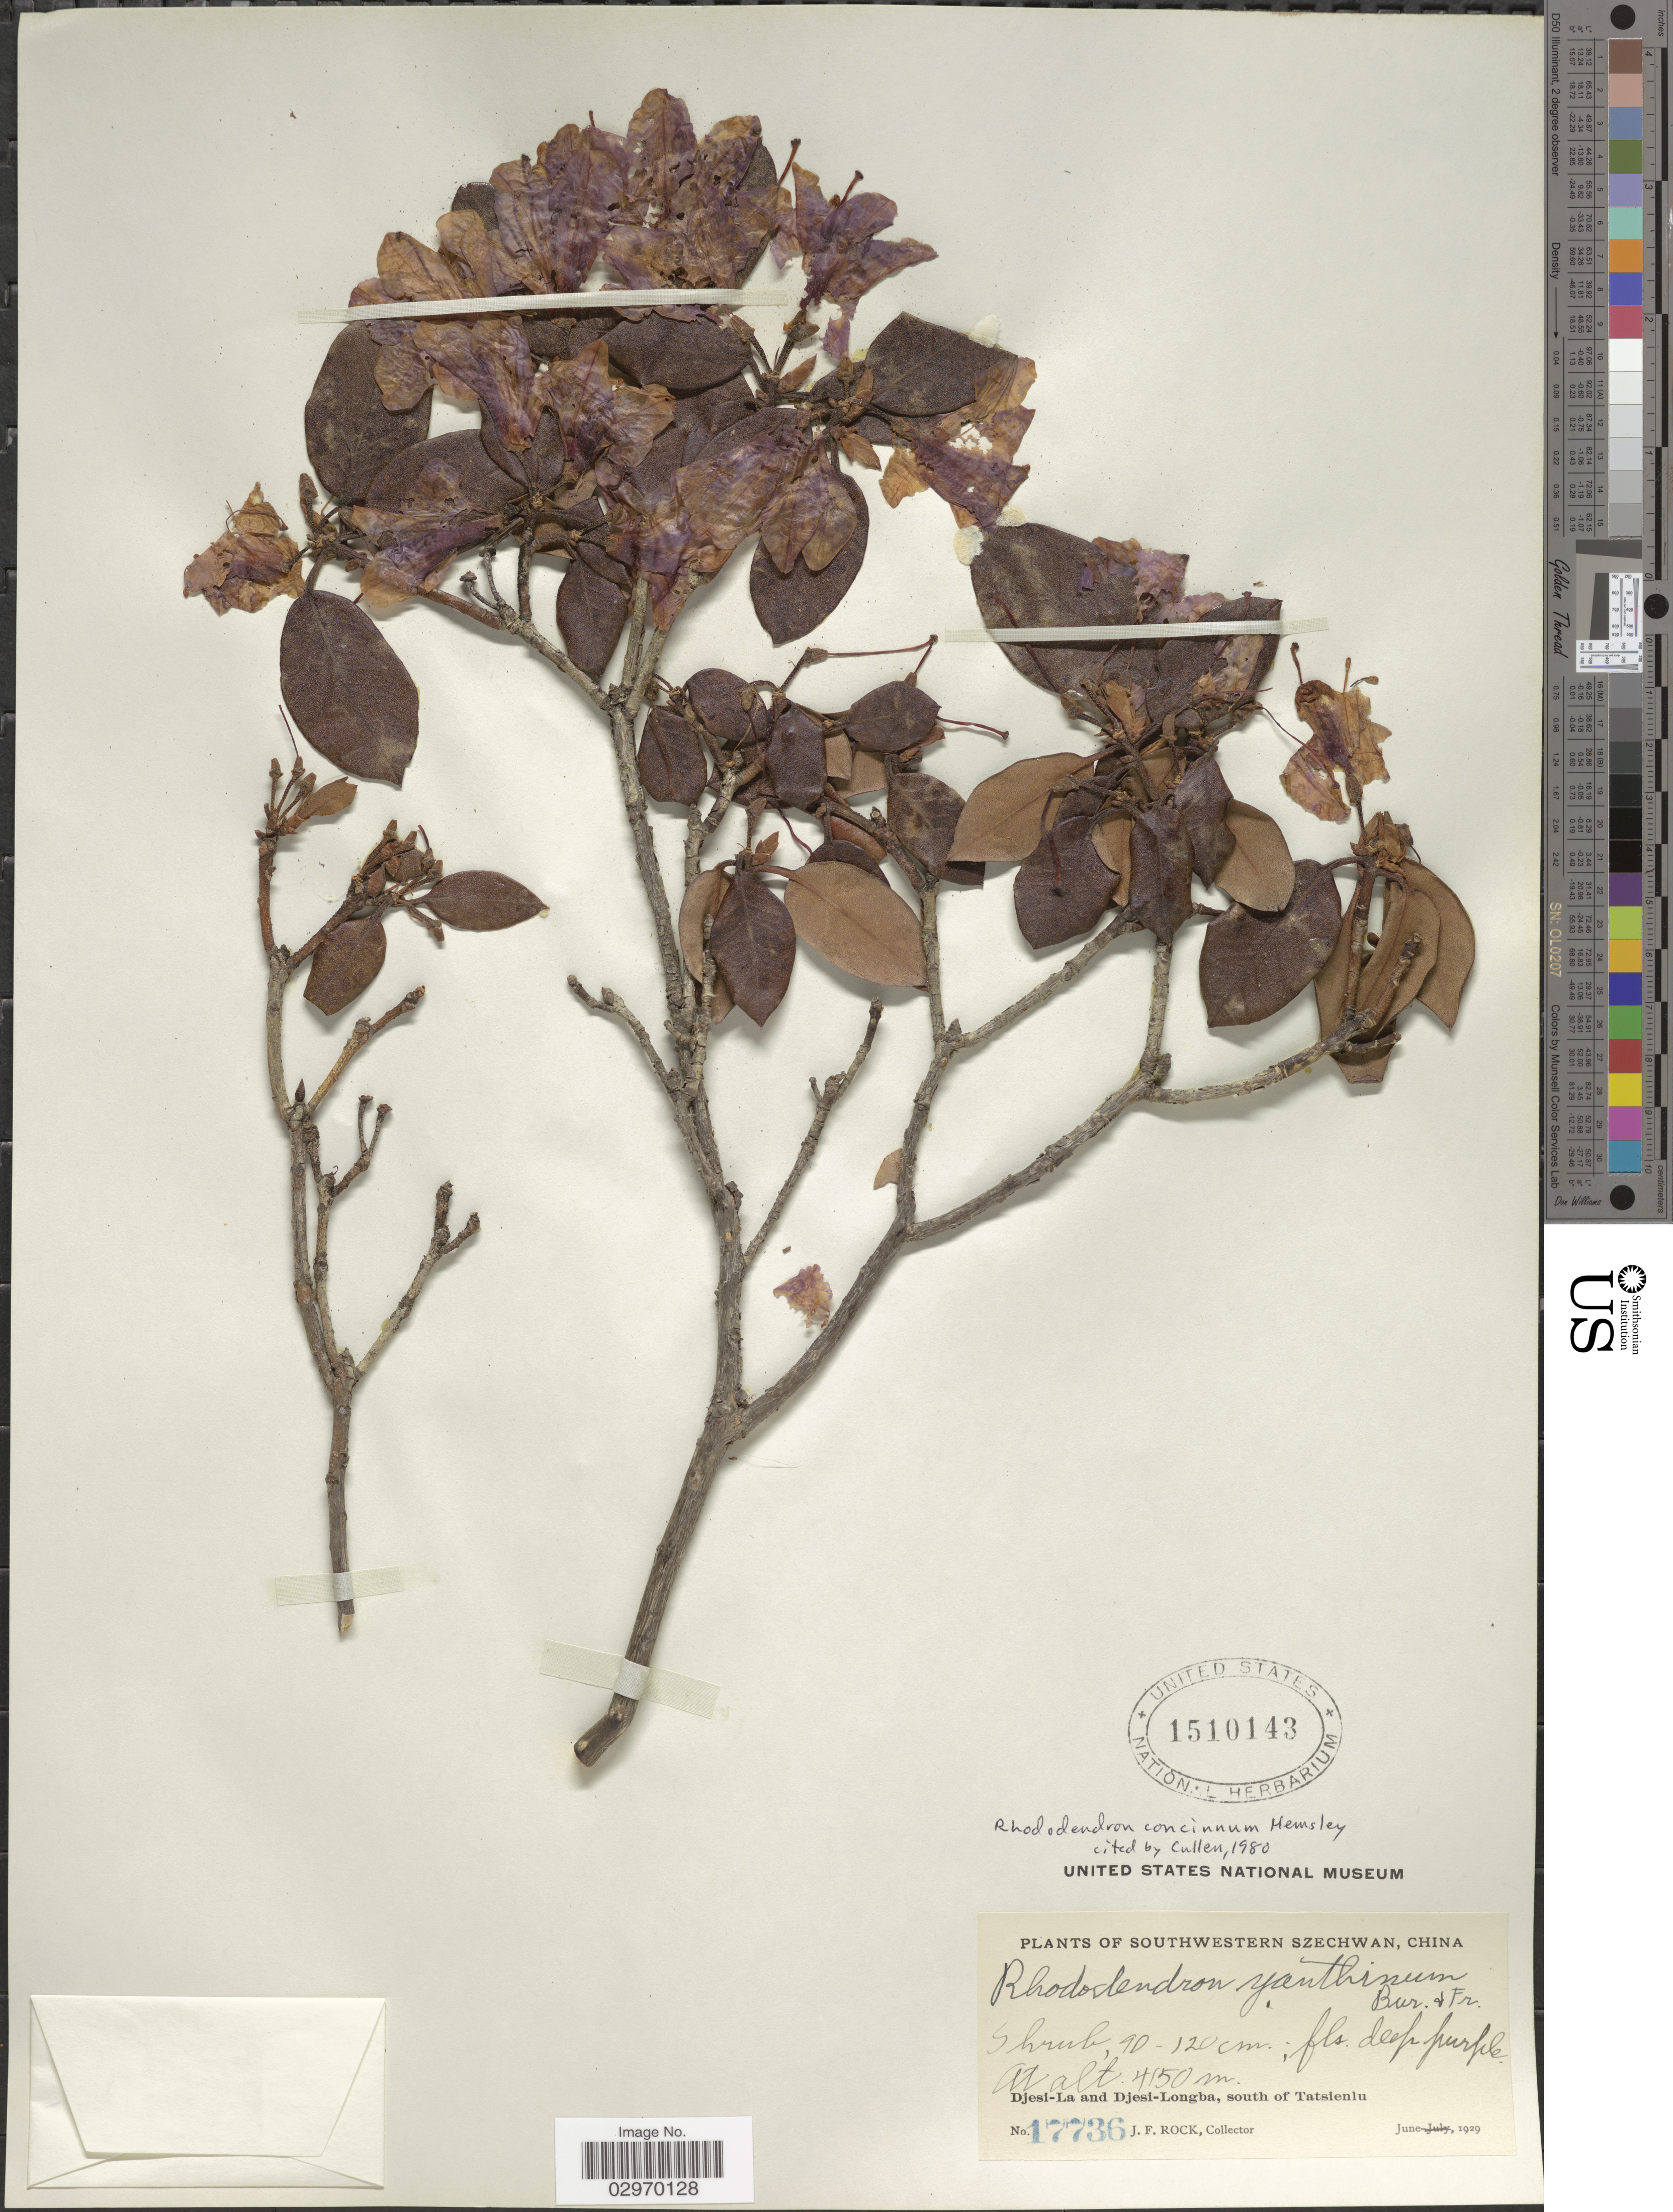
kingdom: Plantae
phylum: Tracheophyta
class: Magnoliopsida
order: Ericales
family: Ericaceae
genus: Rhododendron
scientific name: Rhododendron concinnum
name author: Hemsl.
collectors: J. Rock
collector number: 17736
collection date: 1929-06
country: China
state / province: Sichuan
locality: Southwestern Szechwan. Djesi-La and Djesi-Longba, south of Tatsienlu.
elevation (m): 4150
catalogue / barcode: US 1510143